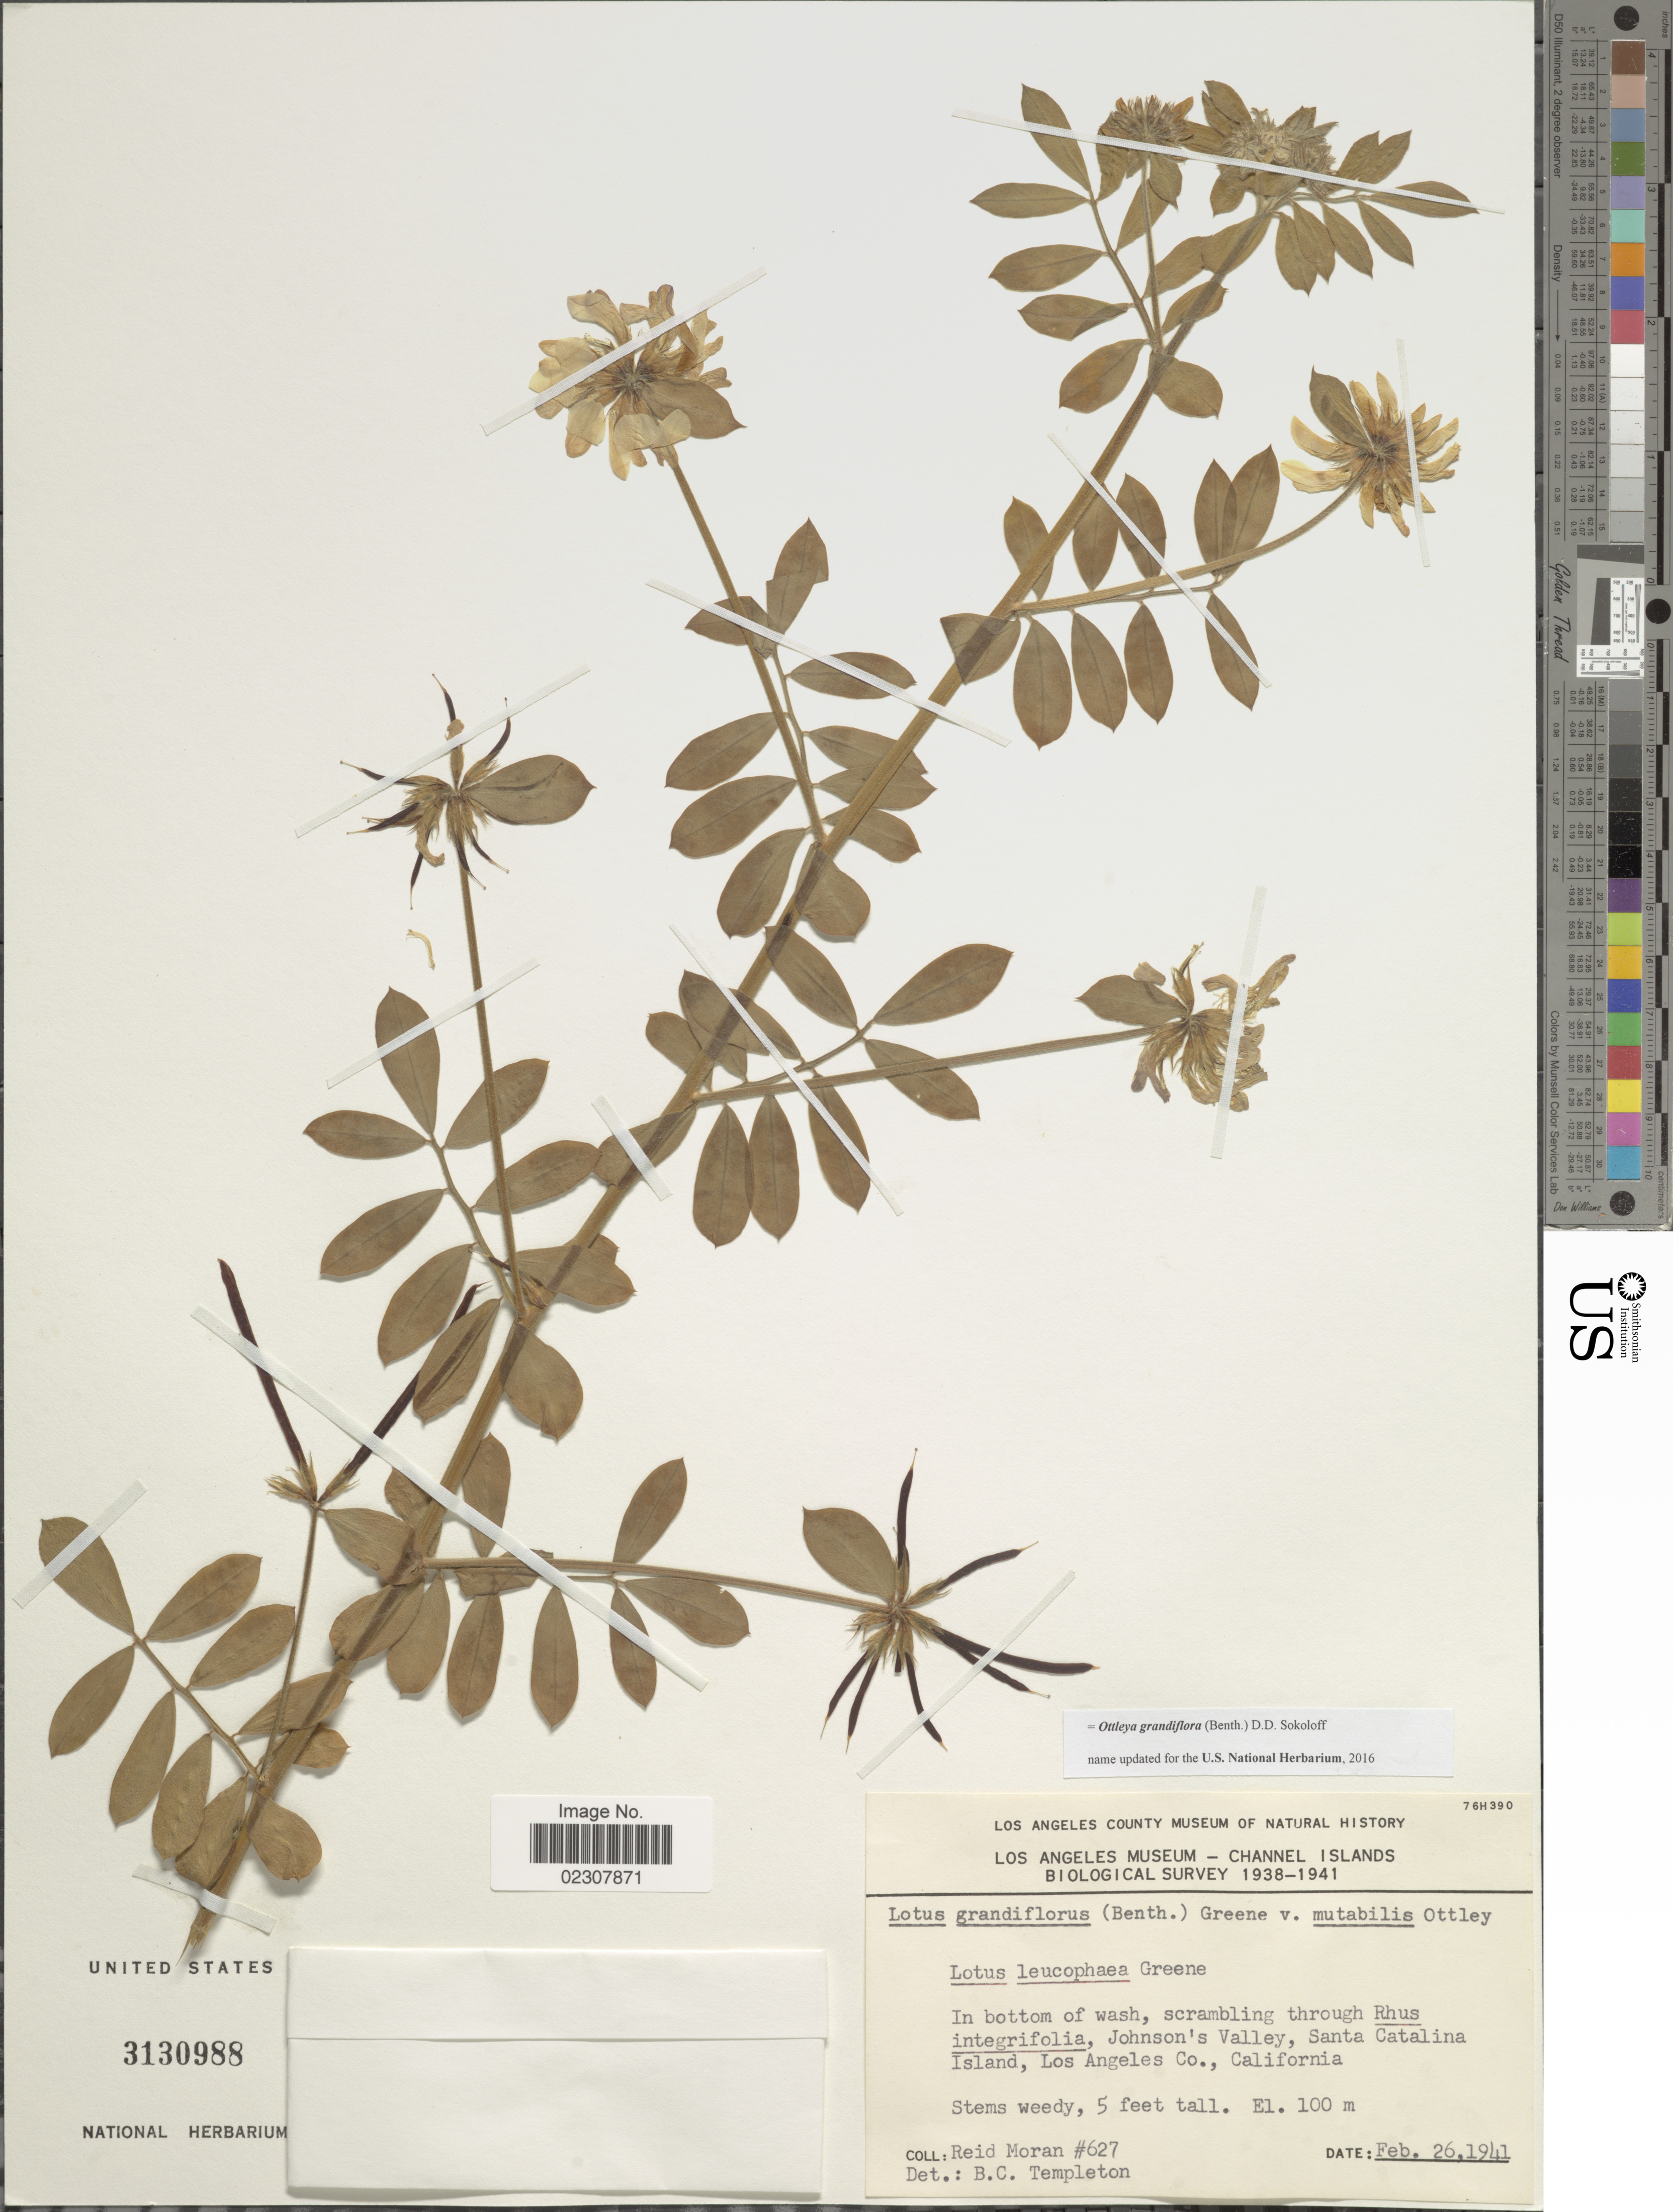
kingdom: Plantae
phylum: Tracheophyta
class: Magnoliopsida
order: Fabales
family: Fabaceae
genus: Ottleya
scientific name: Ottleya grandiflora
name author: (Benth.) D.D. Sokoloff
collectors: R. V. Moran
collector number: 627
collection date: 1941-02-26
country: United States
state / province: California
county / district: Los Angeles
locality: In bottom of wash, Johnson's Valley, Santa Catalina Island, Los Angeles Co.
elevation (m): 100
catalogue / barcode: US 3130988